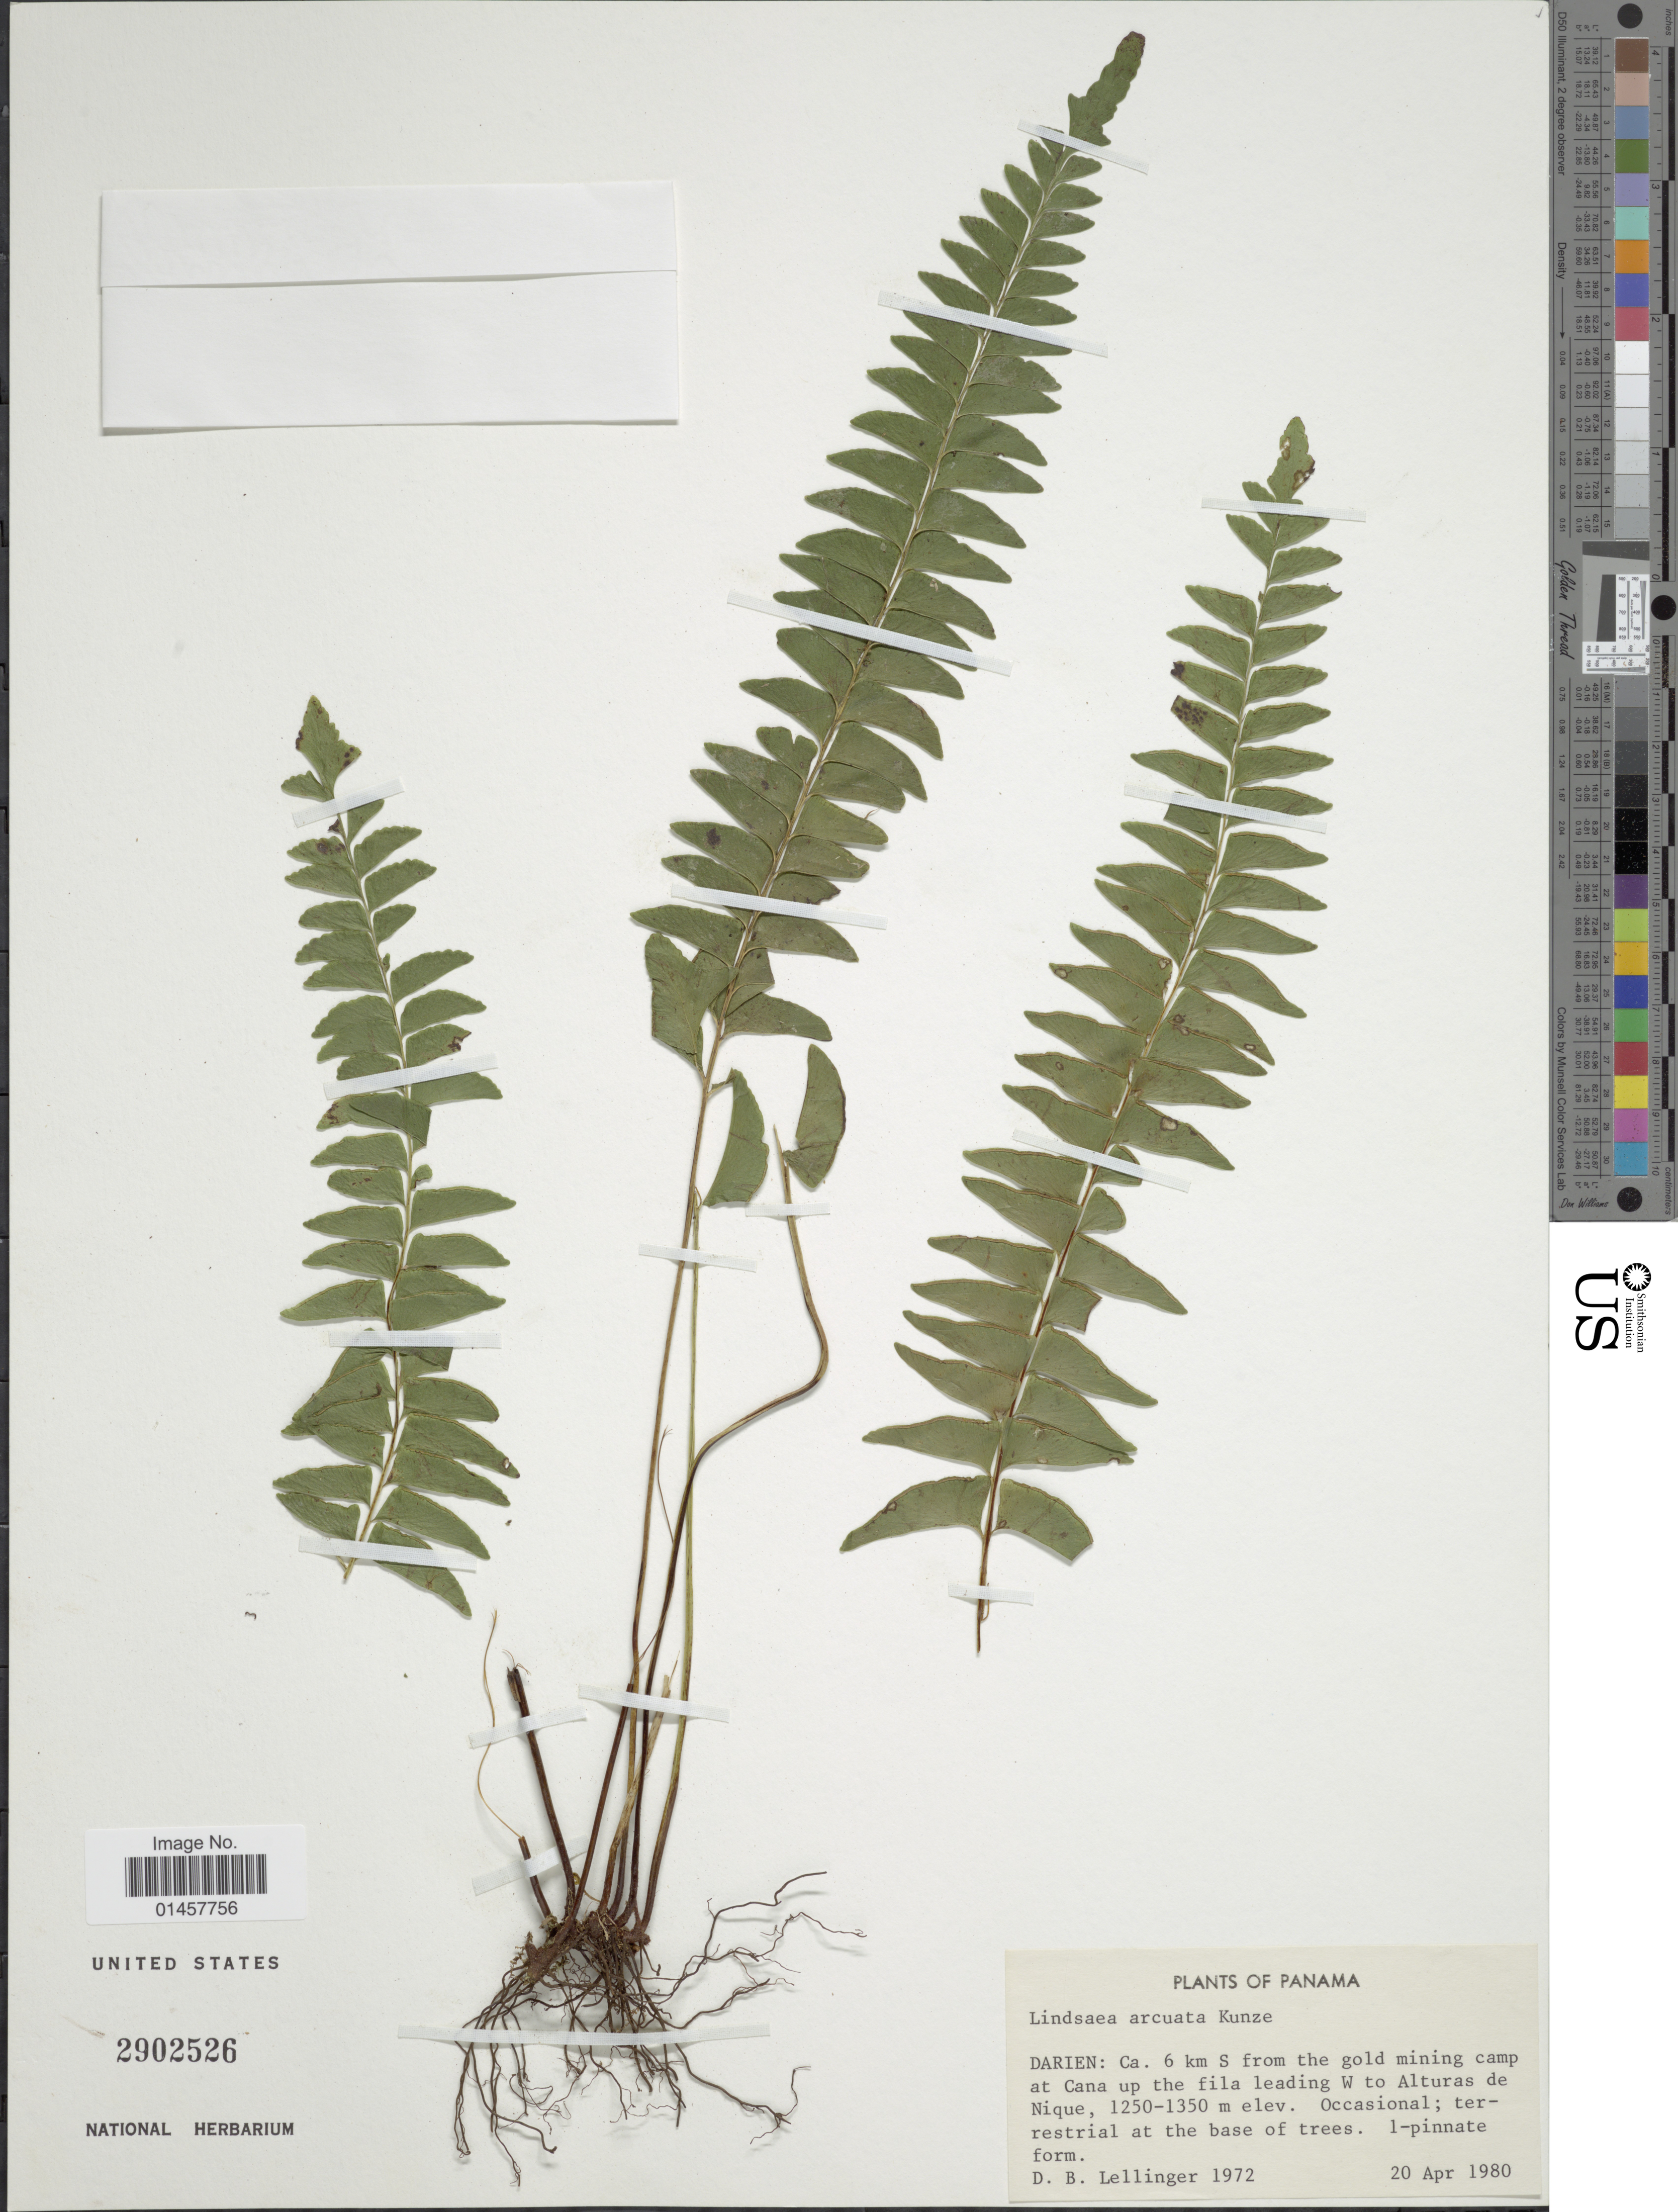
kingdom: Plantae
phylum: Tracheophyta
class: Polypodiopsida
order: Polypodiales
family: Lindsaeaceae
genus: Lindsaea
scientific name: Lindsaea arcuata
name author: Kunze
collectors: D. B. Lellinger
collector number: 1972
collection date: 1980-04-20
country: Panama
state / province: Darién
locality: Darien: ca. 6km S from the gold mining camp at Cana up te fila leading W to Alturas de Nique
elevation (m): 1250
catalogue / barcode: US 2902526